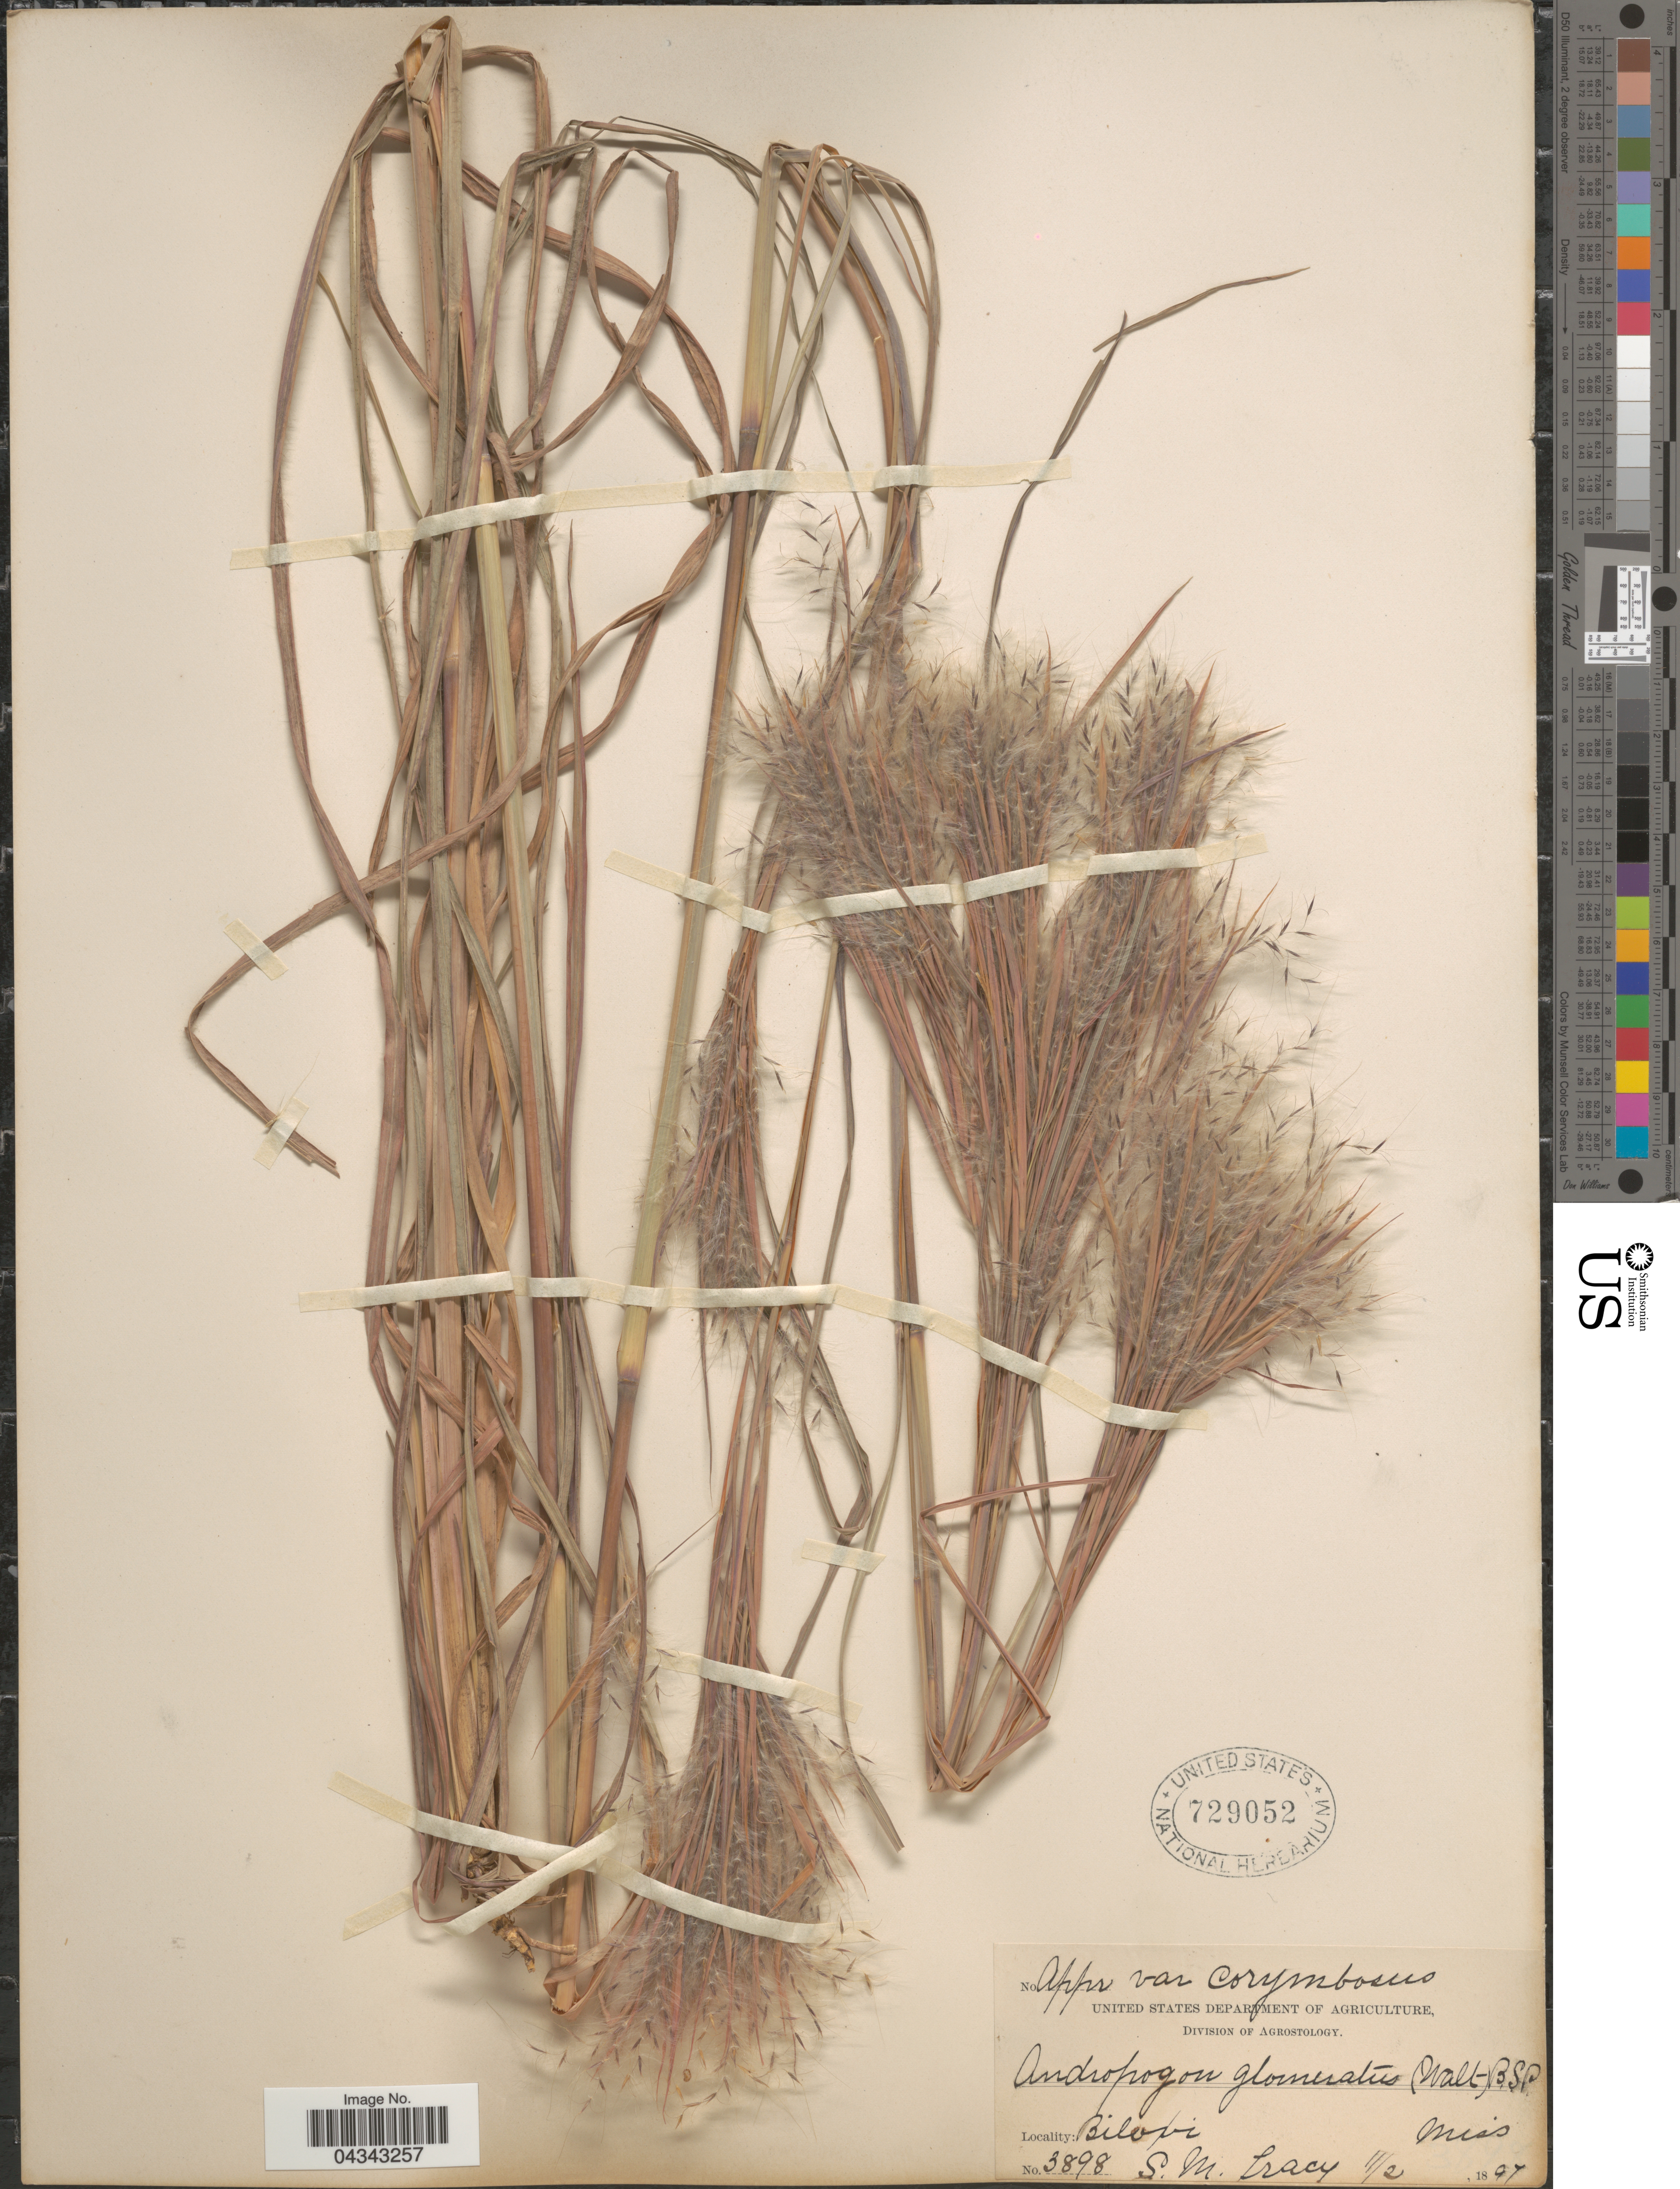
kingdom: Plantae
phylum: Tracheophyta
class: Liliopsida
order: Poales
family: Poaceae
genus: Andropogon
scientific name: Andropogon glomeratus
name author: (Walter) Britton, Stearns & Poggenb.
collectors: S. M. Tracy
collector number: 3898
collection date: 1897-11-02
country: United States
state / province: Mississippi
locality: Biloxi.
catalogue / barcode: US 729052